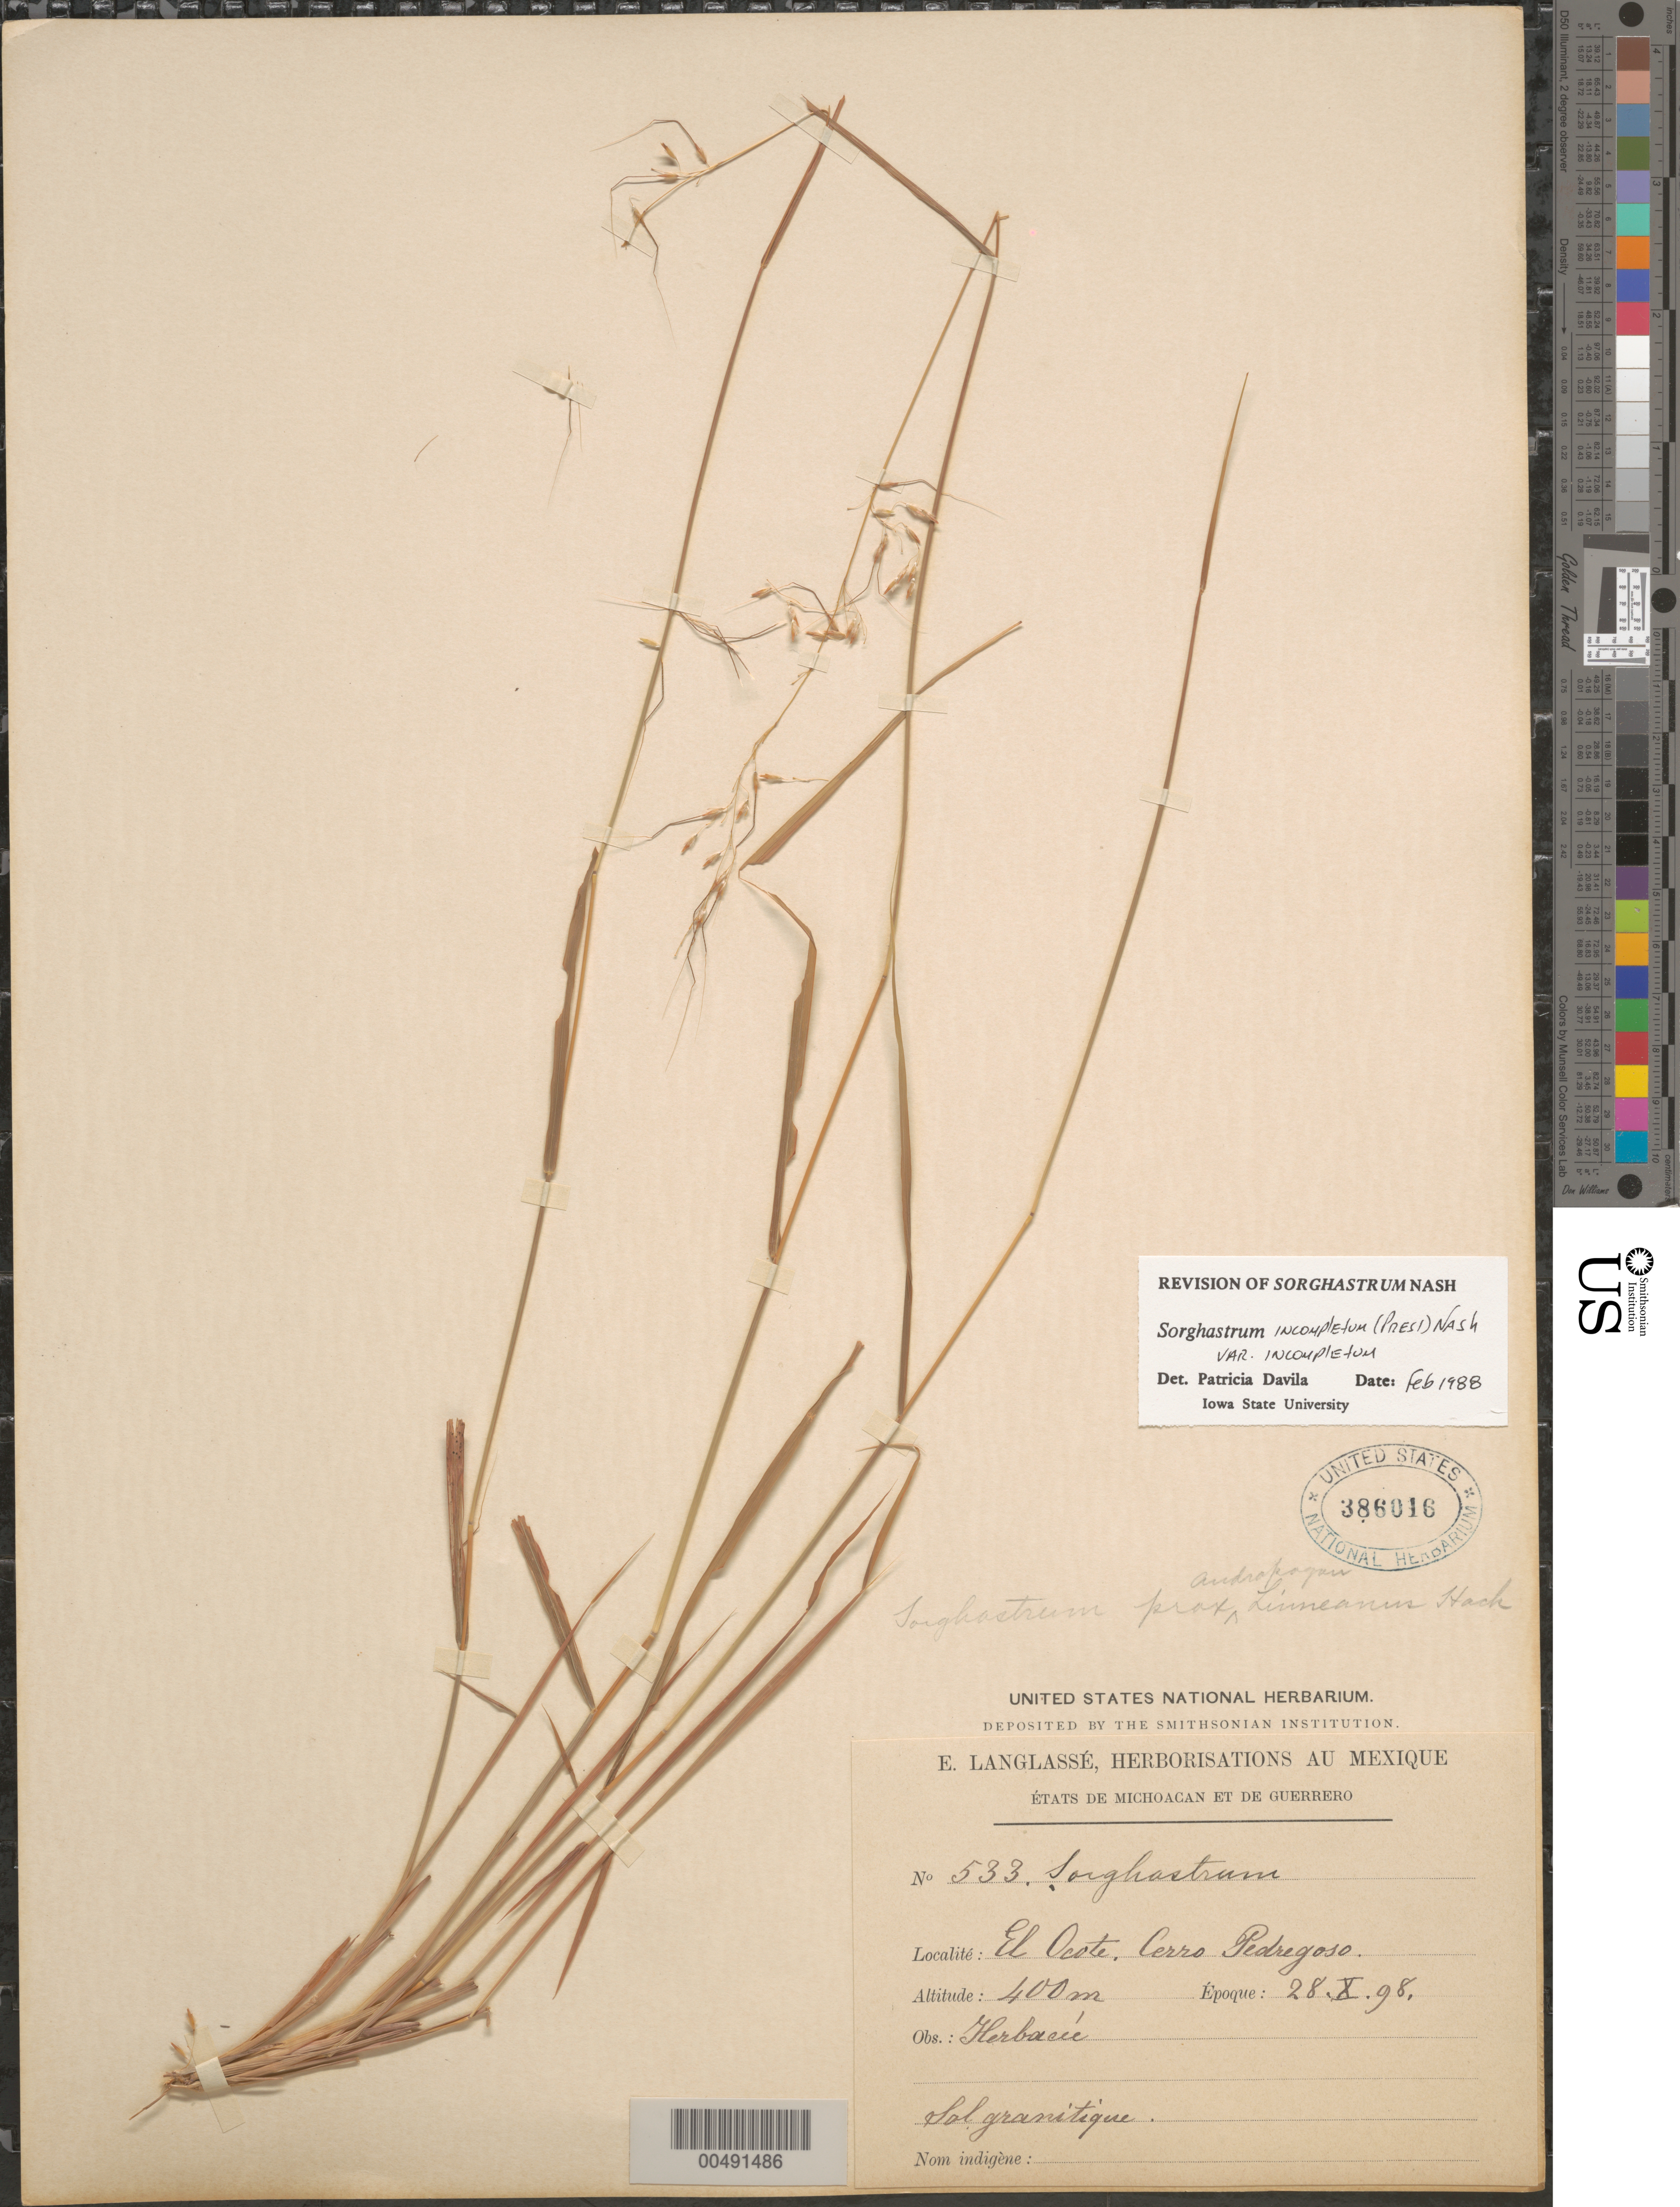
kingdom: Plantae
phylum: Tracheophyta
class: Liliopsida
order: Poales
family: Poaceae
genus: Sorghastrum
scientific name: Sorghastrum incompletum var. incompletum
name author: (J. Presl) Nash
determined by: Dávila, P. D.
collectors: E. Langlassé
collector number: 533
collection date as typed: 28 Oct 1898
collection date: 1898-10-28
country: Mexico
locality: El Ocote, Cerro Pedregoso, states of Michoacan & Guerrero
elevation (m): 400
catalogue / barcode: US 386016